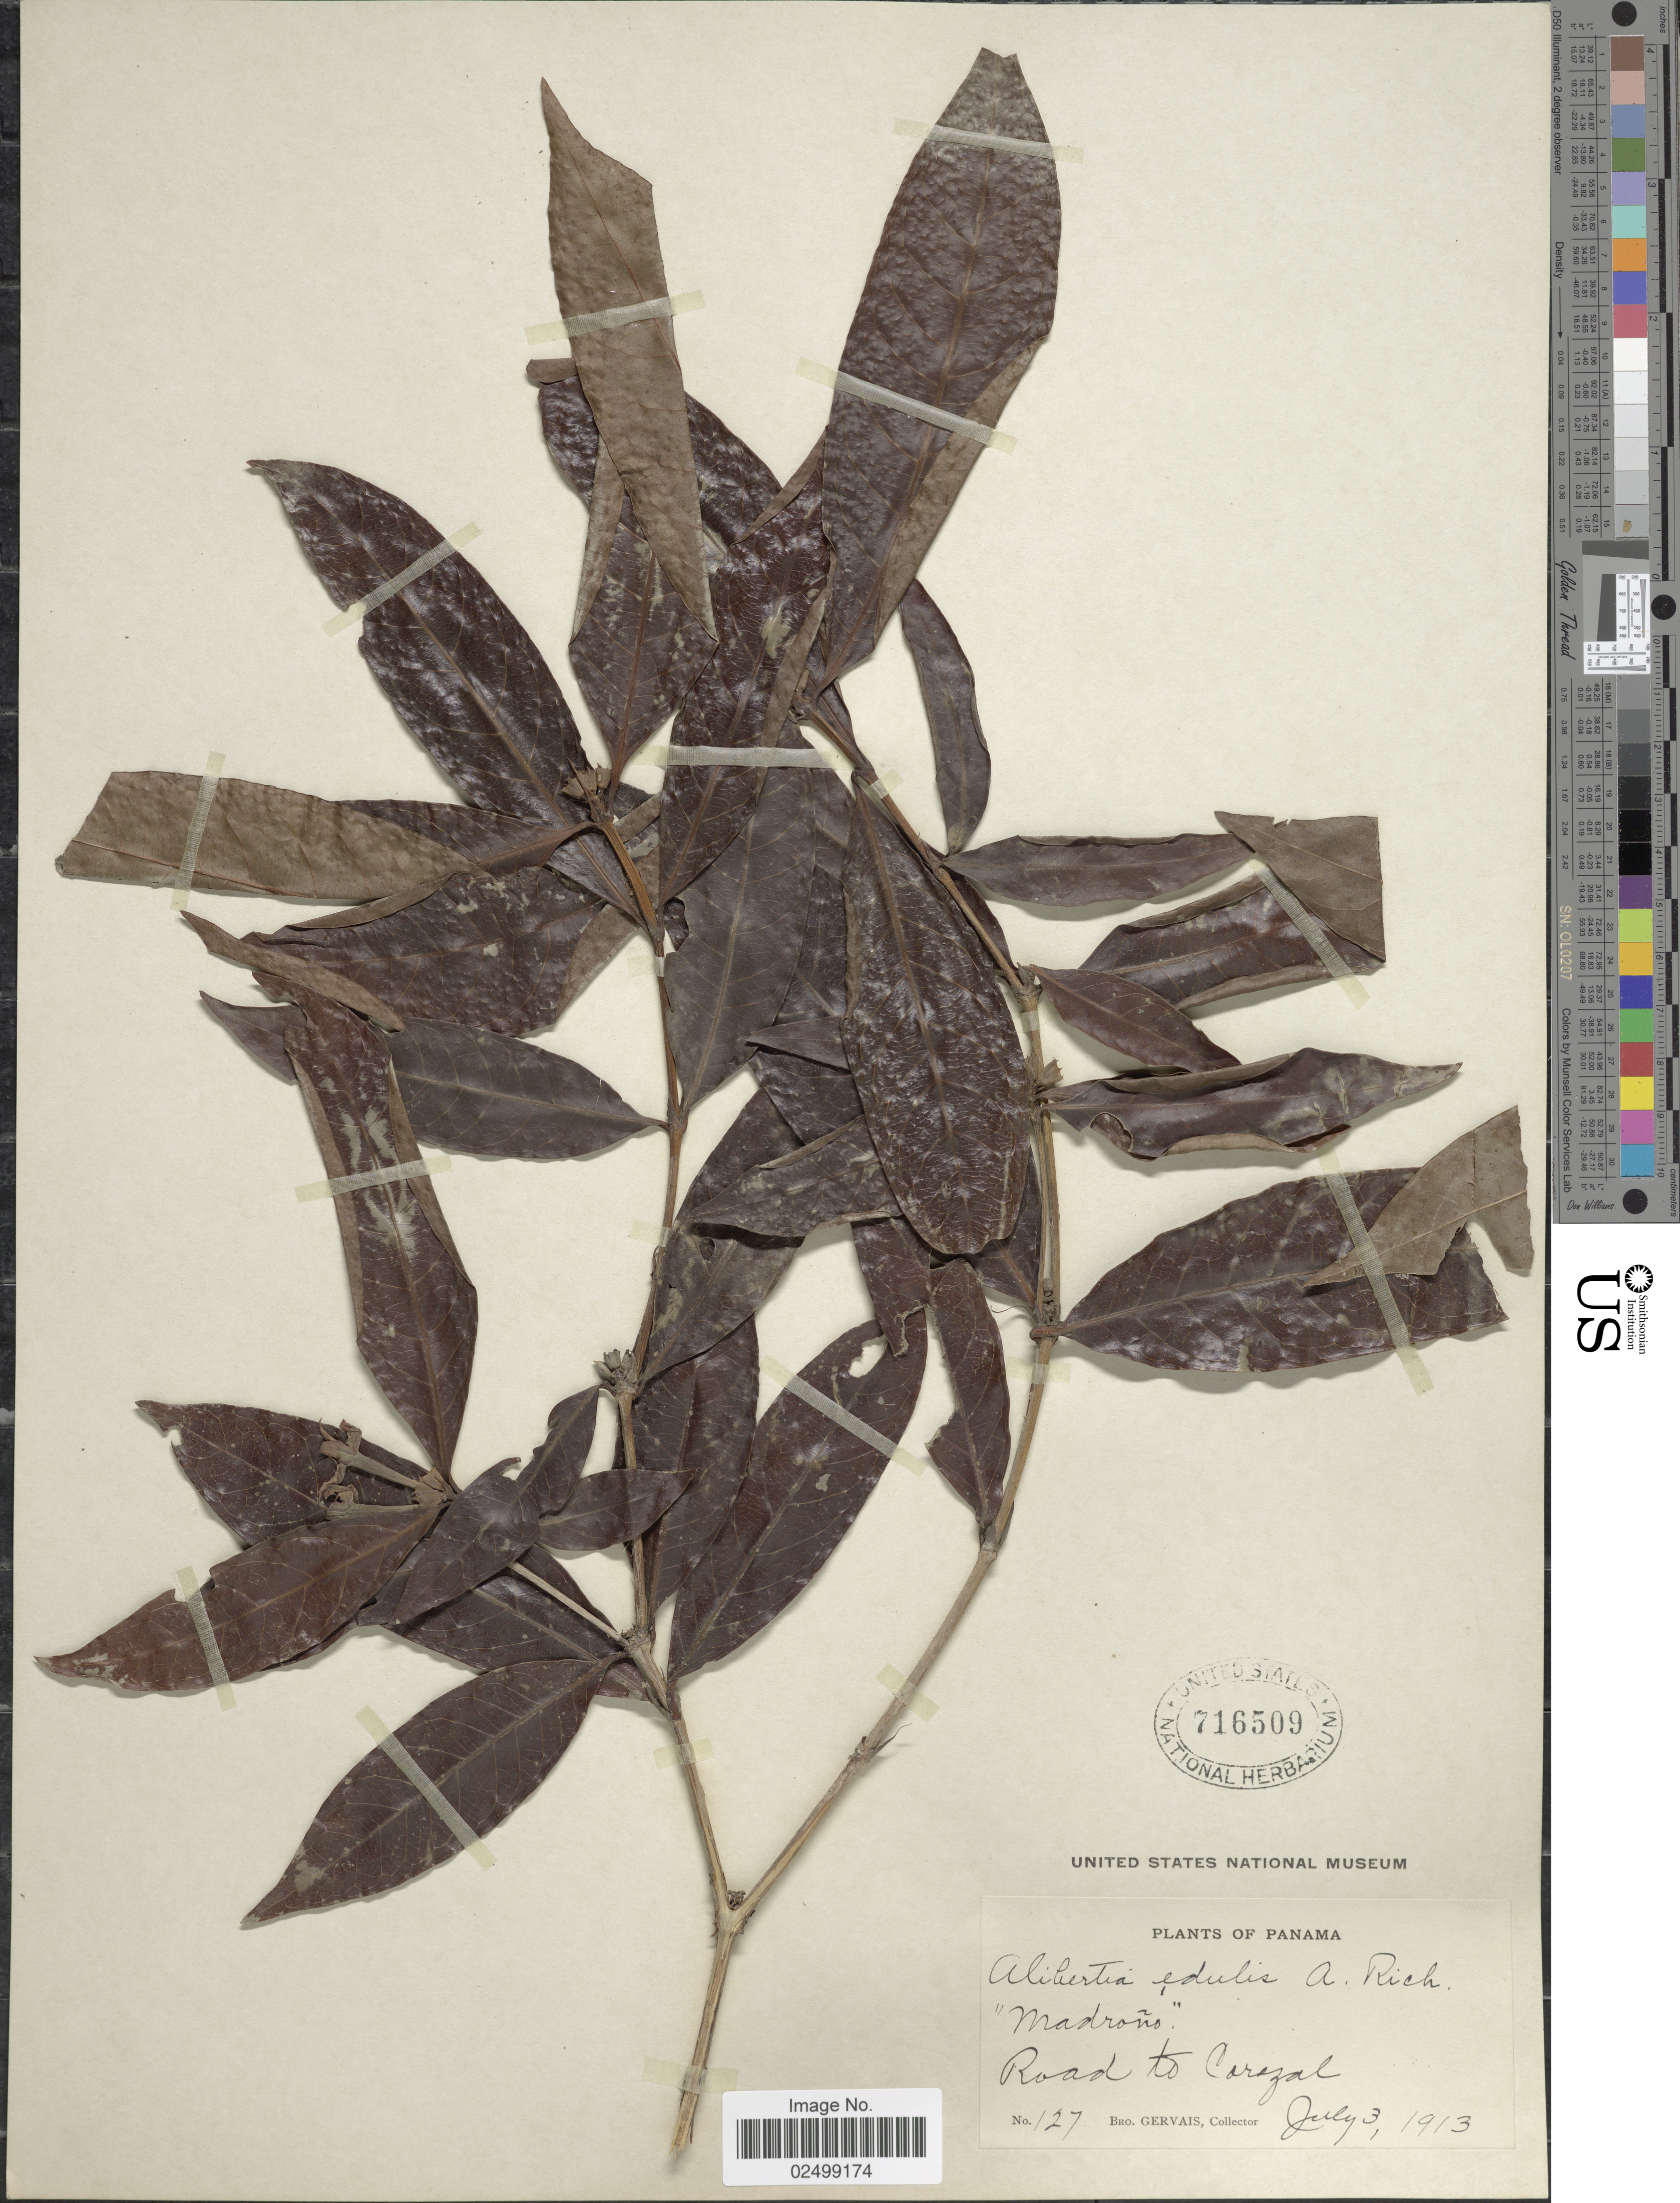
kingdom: Plantae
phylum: Tracheophyta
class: Magnoliopsida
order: Gentianales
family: Rubiaceae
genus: Alibertia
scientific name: Alibertia edulis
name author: (Rich.) A. Rich. ex DC.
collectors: B. Gervais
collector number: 127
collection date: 1913-07-03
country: Panama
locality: Road to Corozal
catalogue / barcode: US 716509